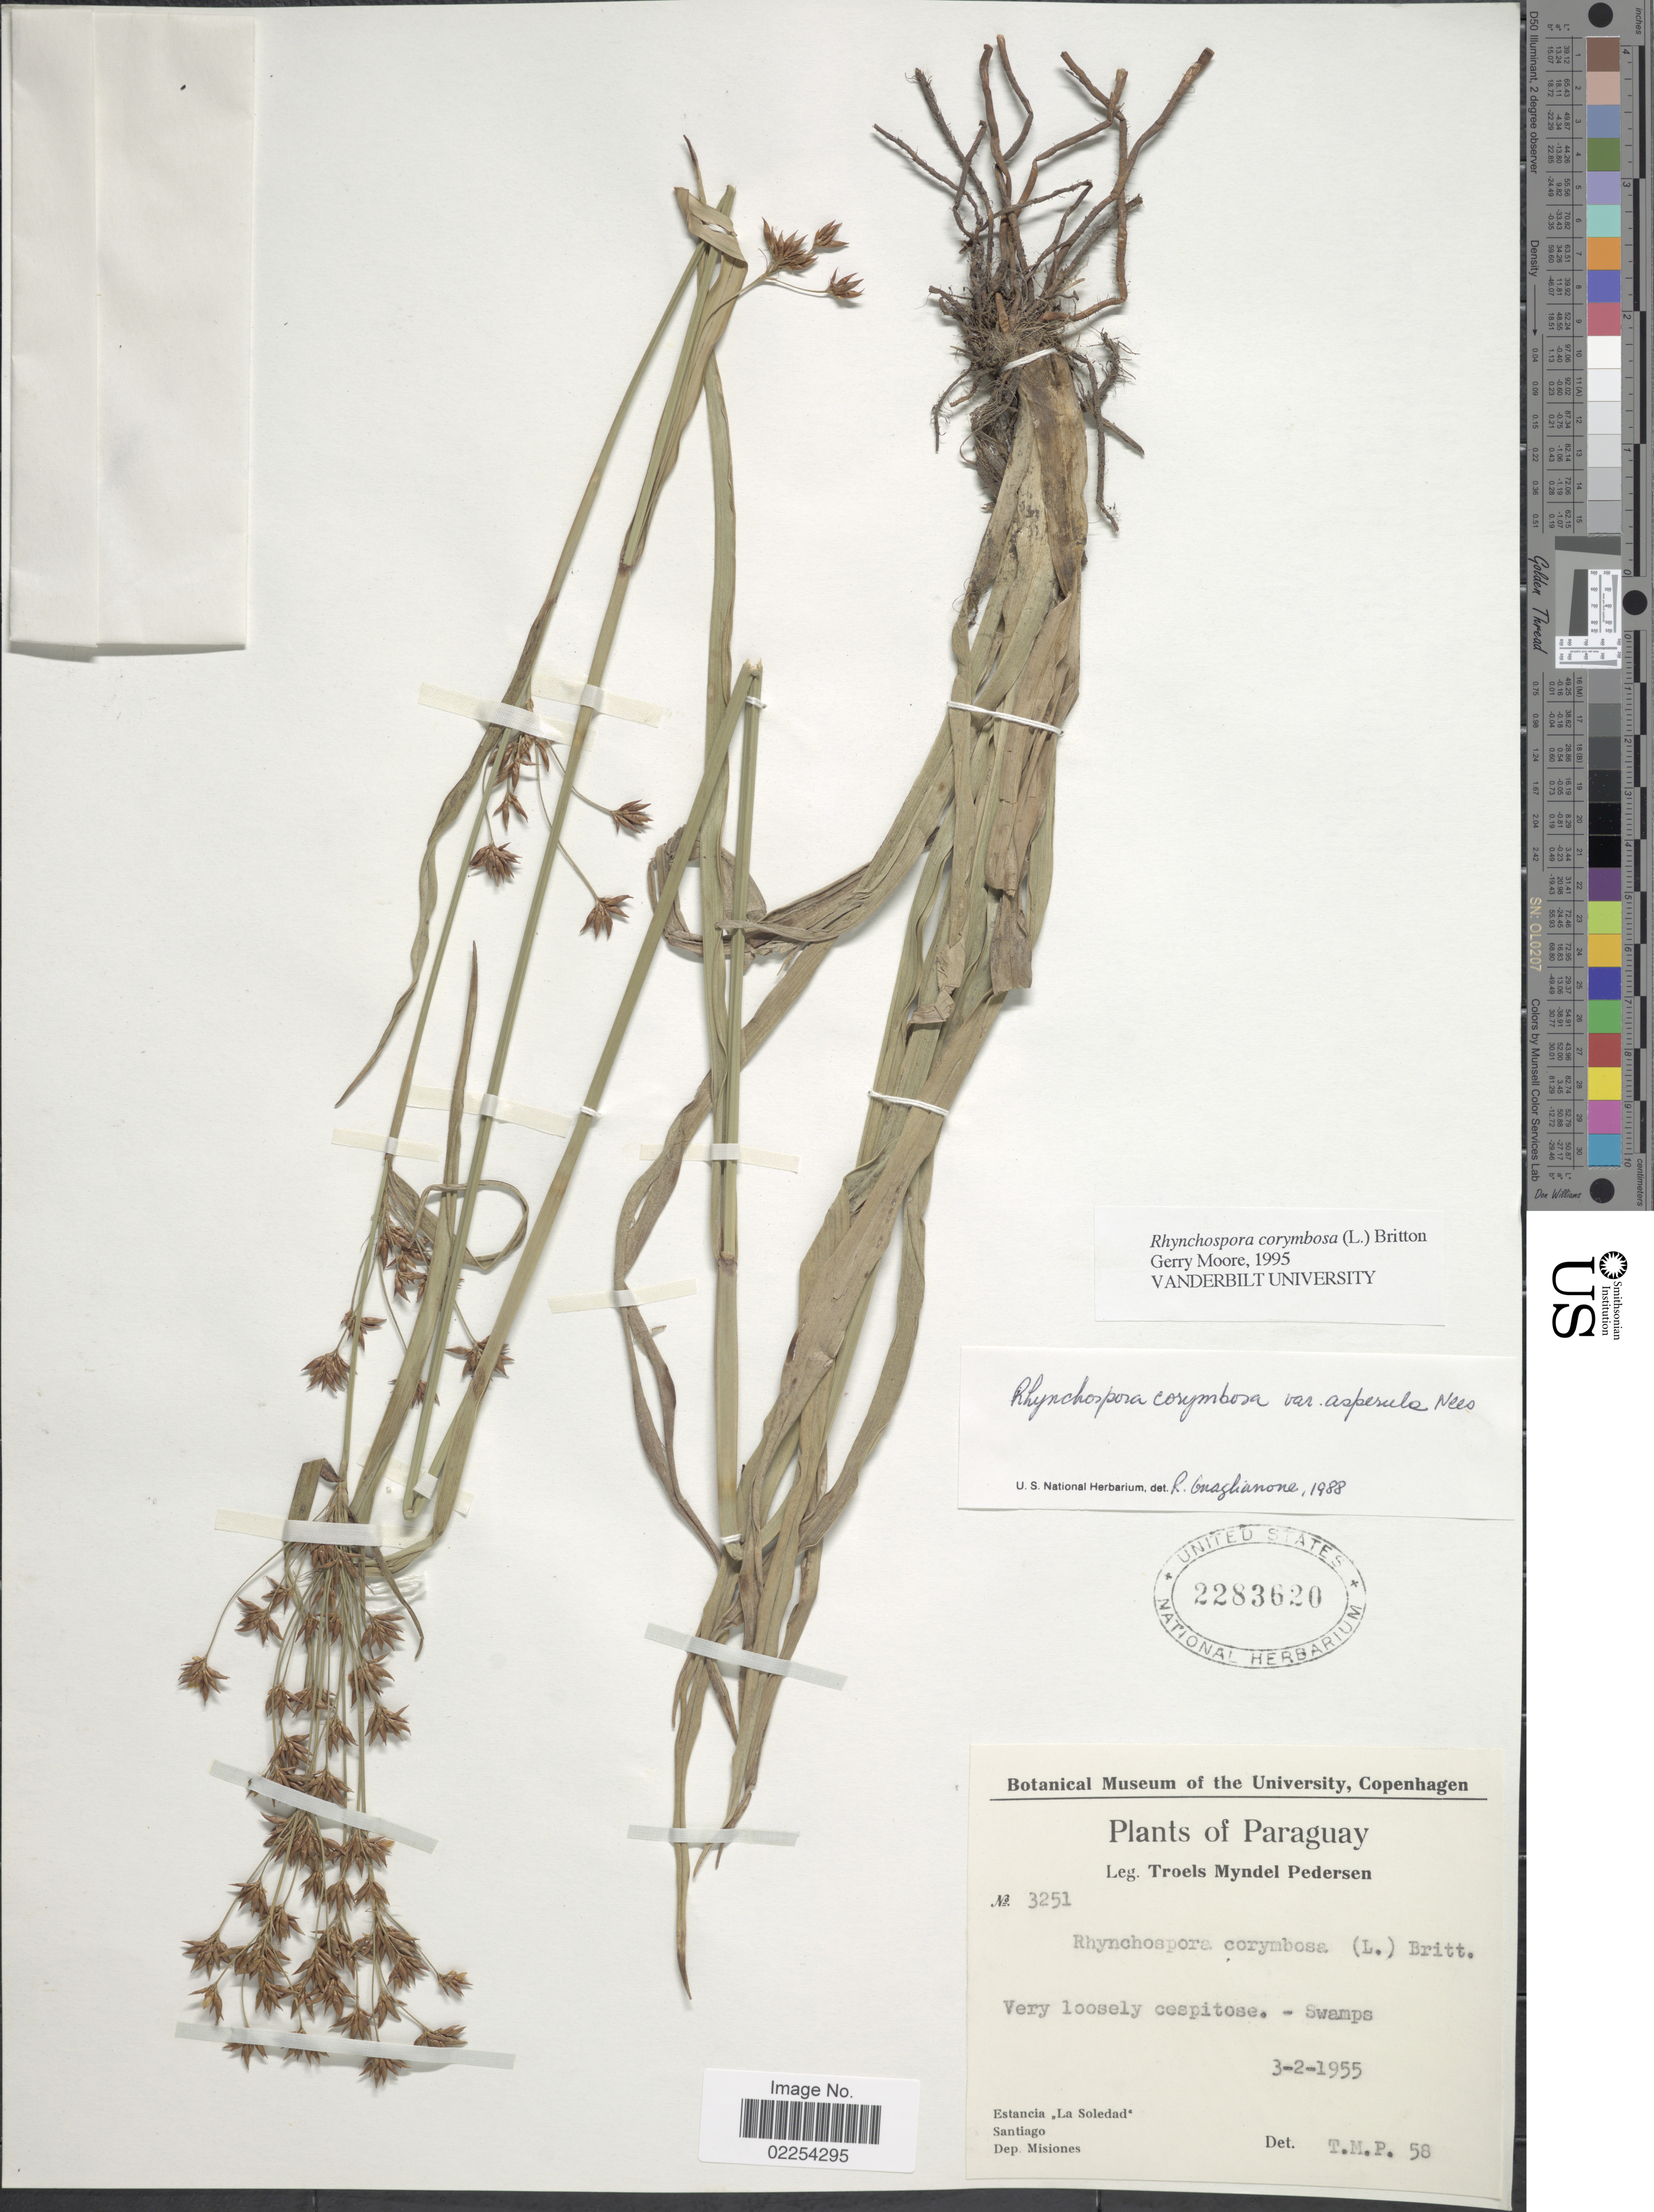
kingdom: Plantae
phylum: Tracheophyta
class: Liliopsida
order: Poales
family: Cyperaceae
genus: Rhynchospora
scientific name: Rhynchospora corymbosa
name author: (L.) Britton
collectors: T. Pederson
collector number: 3251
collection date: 1955-02-03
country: Paraguay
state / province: Misiones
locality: Estancia "La Soledad", Santiago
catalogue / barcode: US 2283620